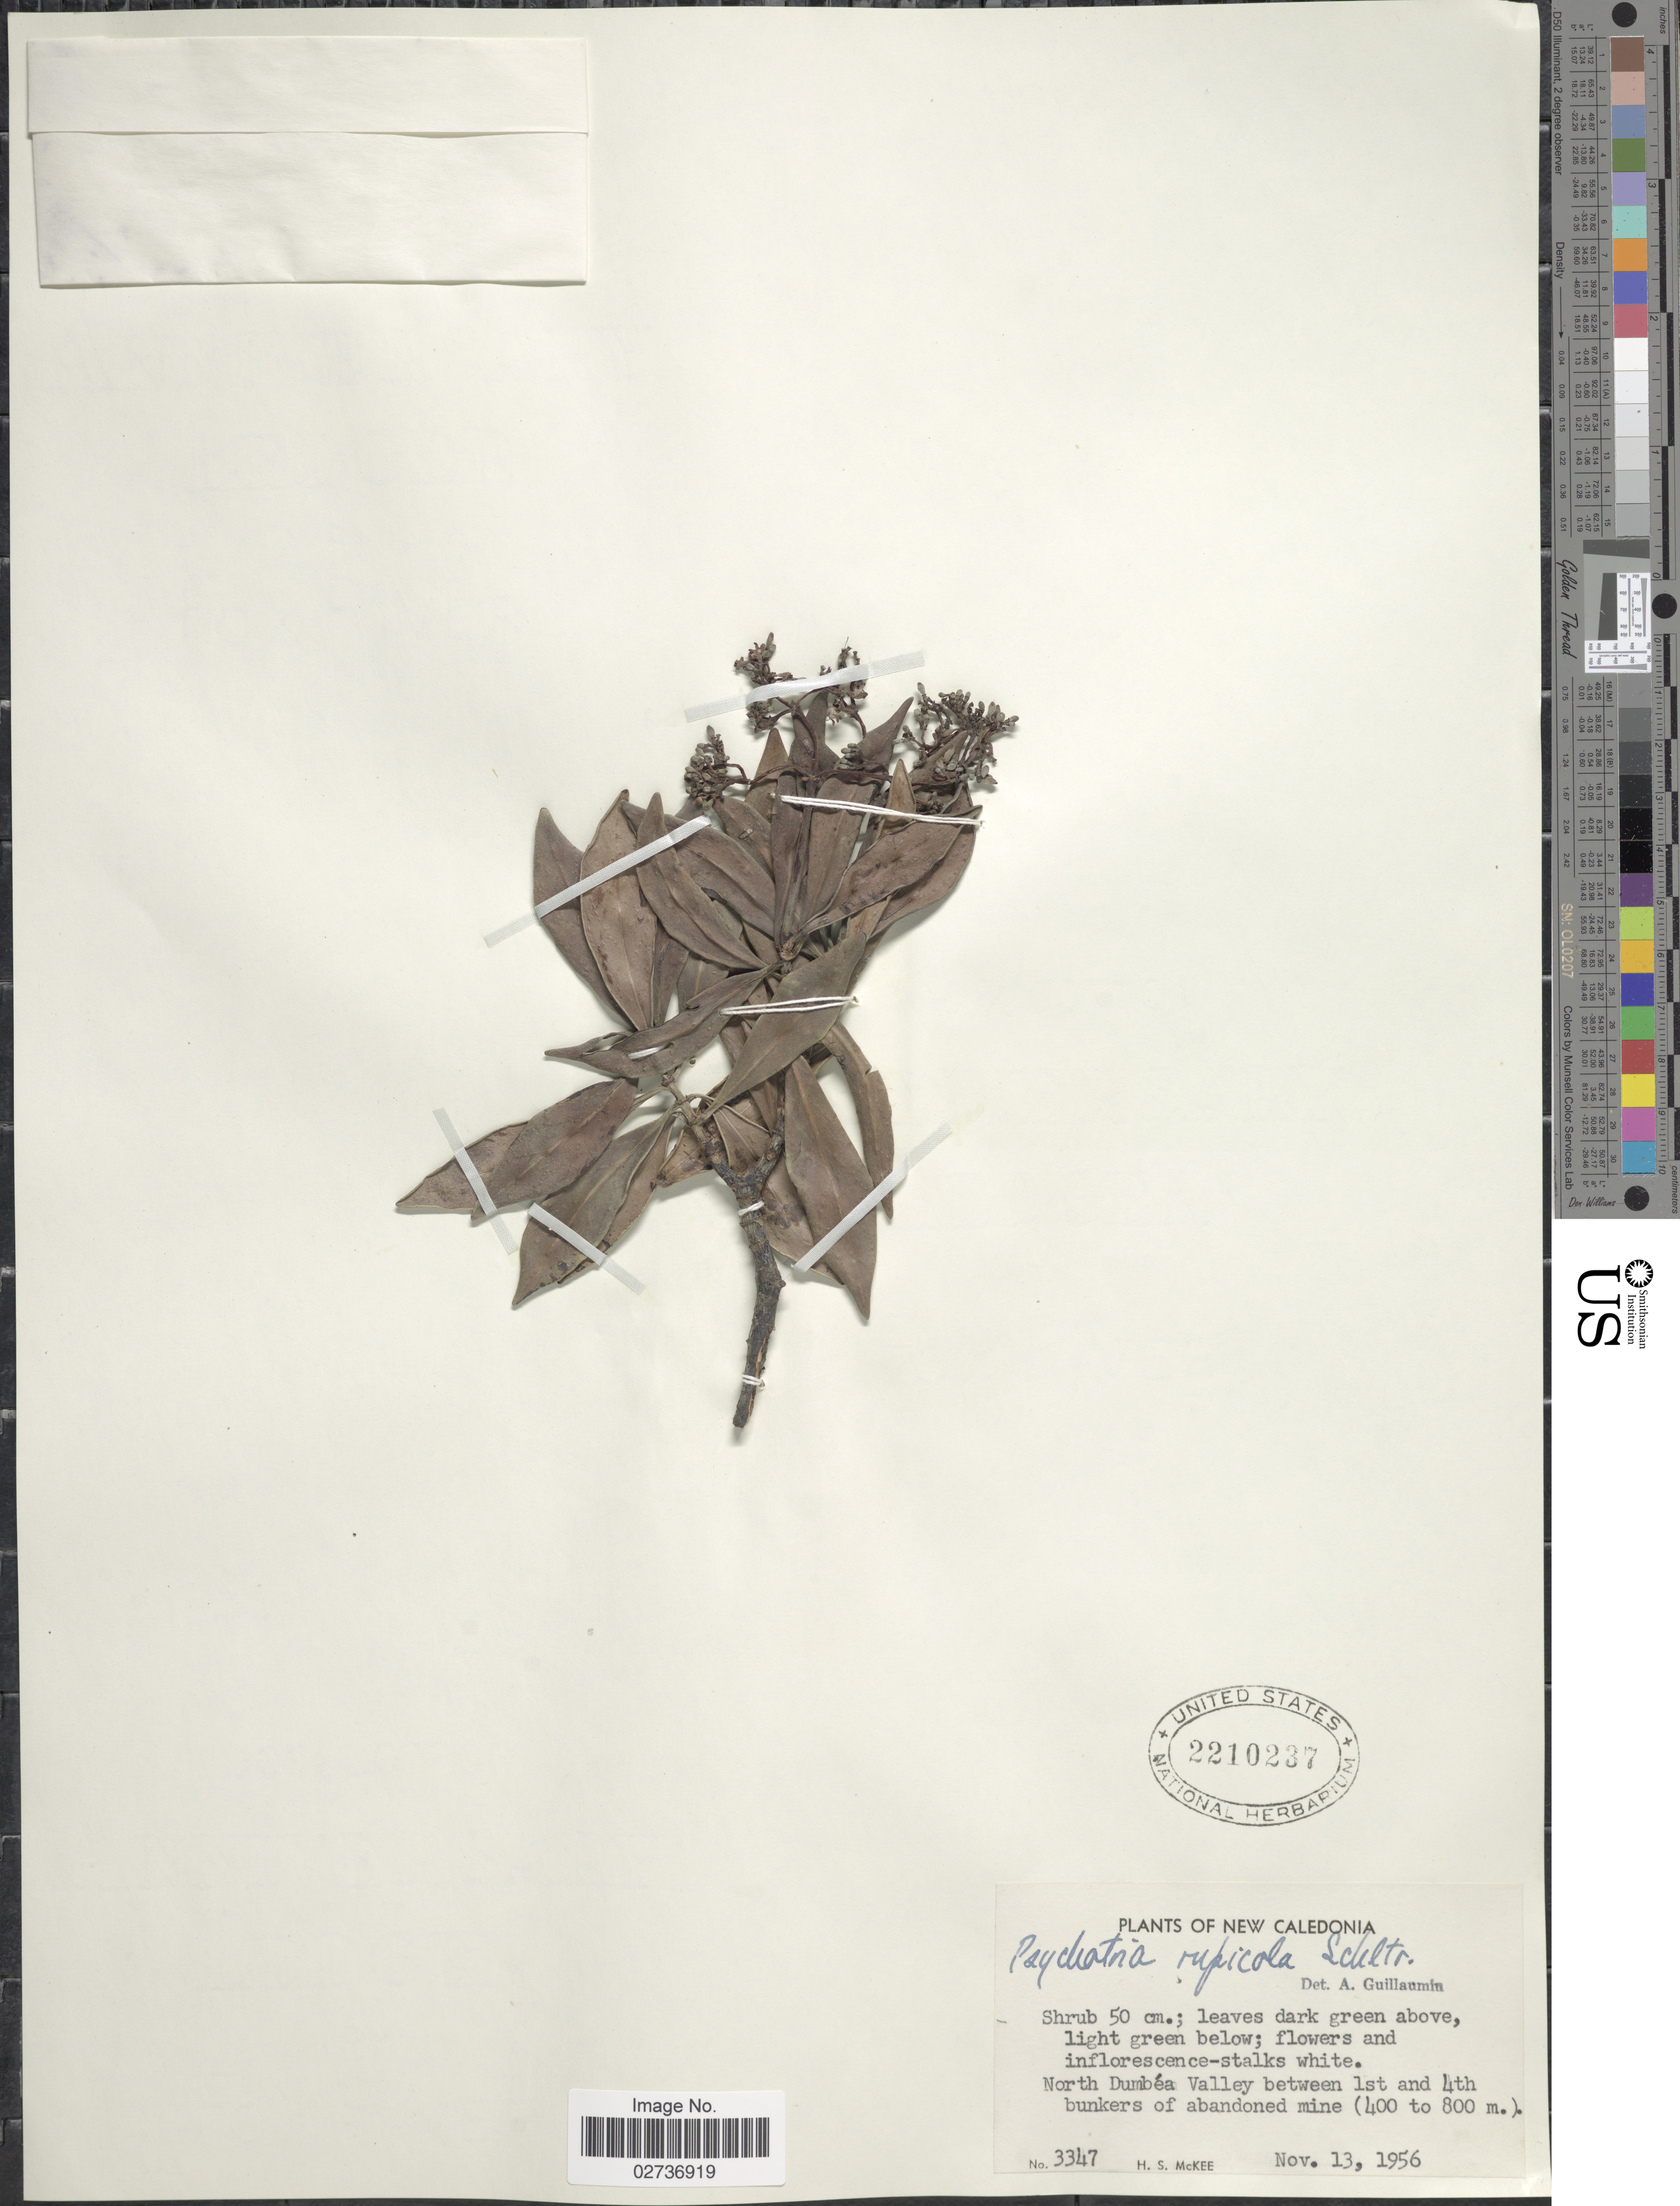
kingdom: Plantae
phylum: Tracheophyta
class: Magnoliopsida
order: Gentianales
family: Rubiaceae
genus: Psychotria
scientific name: Psychotria rupicola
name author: (Baill.) Schltr.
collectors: H. S. McKee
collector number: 3347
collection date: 1956-11-13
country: New Caledonia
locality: North Dumbea Valley between 1st and 4th bunkers of abandoned mine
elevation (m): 400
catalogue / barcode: US 2210237